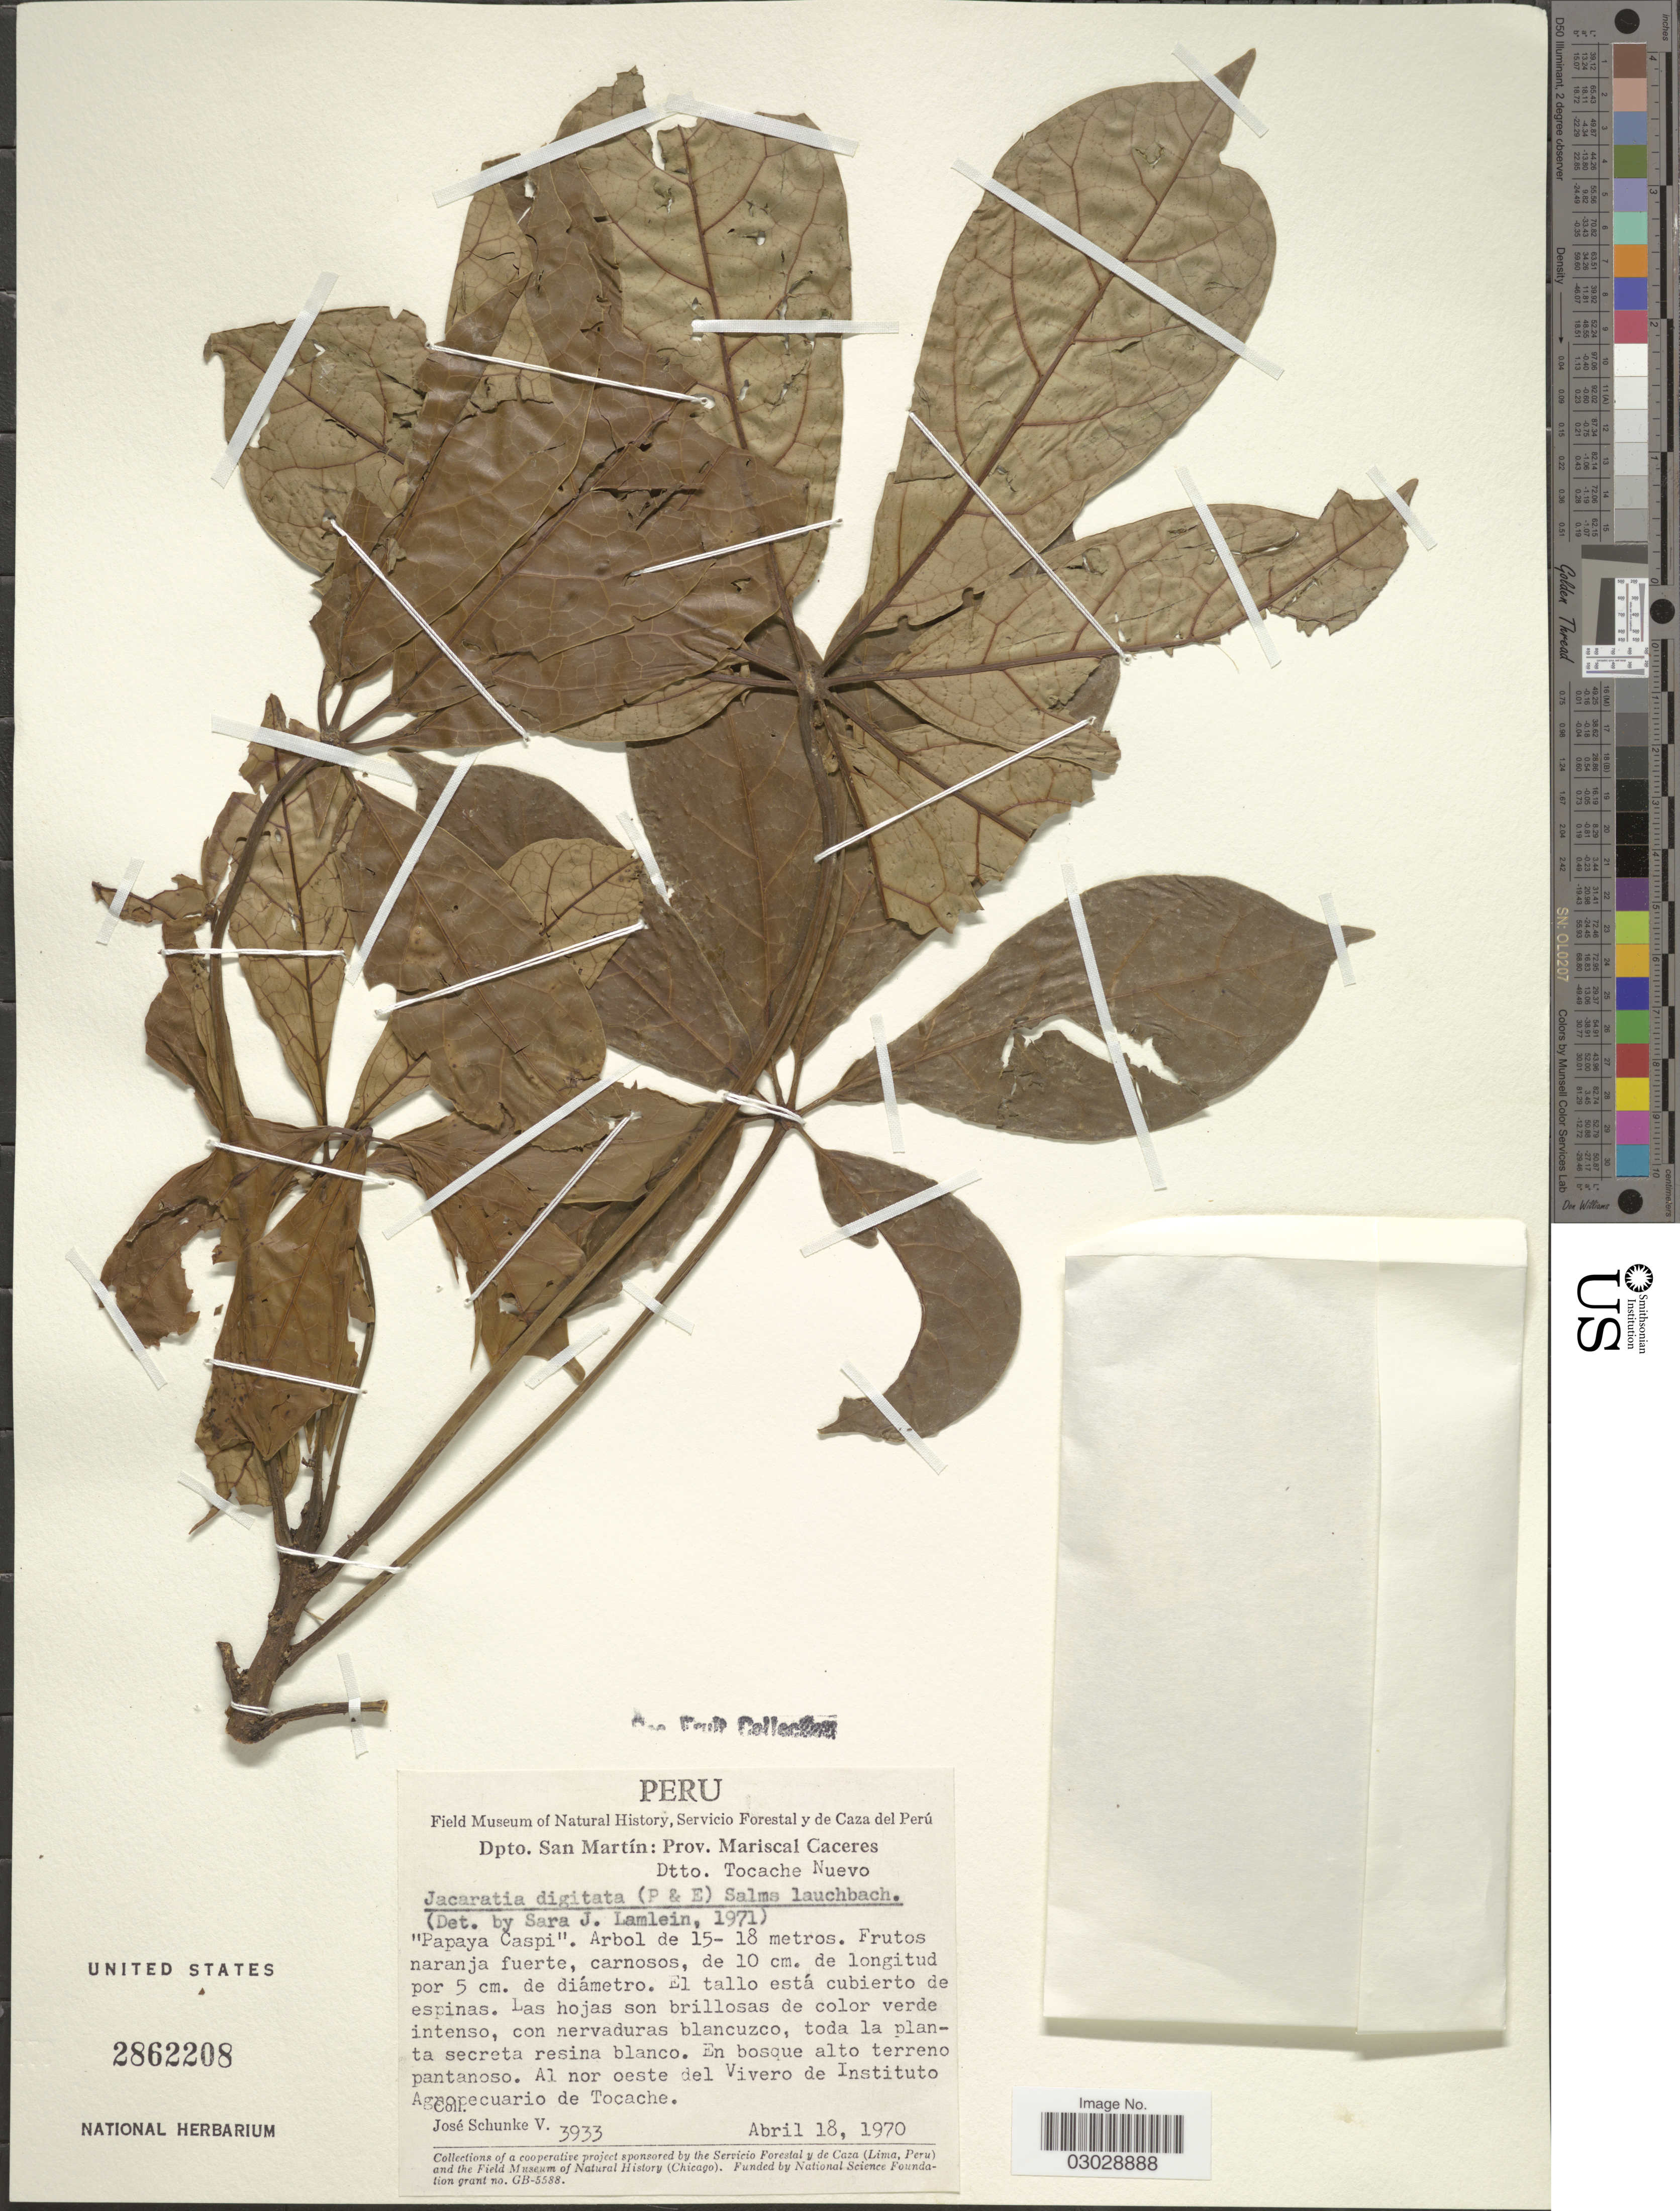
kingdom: Plantae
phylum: Tracheophyta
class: Magnoliopsida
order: Brassicales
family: Caricaceae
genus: Jacaratia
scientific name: Jacaratia digitata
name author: (Poepp. & Endl.) Solms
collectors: J. Schunke Vigo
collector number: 3933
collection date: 1970-04-18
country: Peru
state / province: San Martín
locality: Dpto. San Martín: Prov. Mariscal Caceres. Dtto. Tocache Nuevo. Al nor oeste del Vivero de Instituto Agropecuario de Tocache.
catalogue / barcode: US 2862208